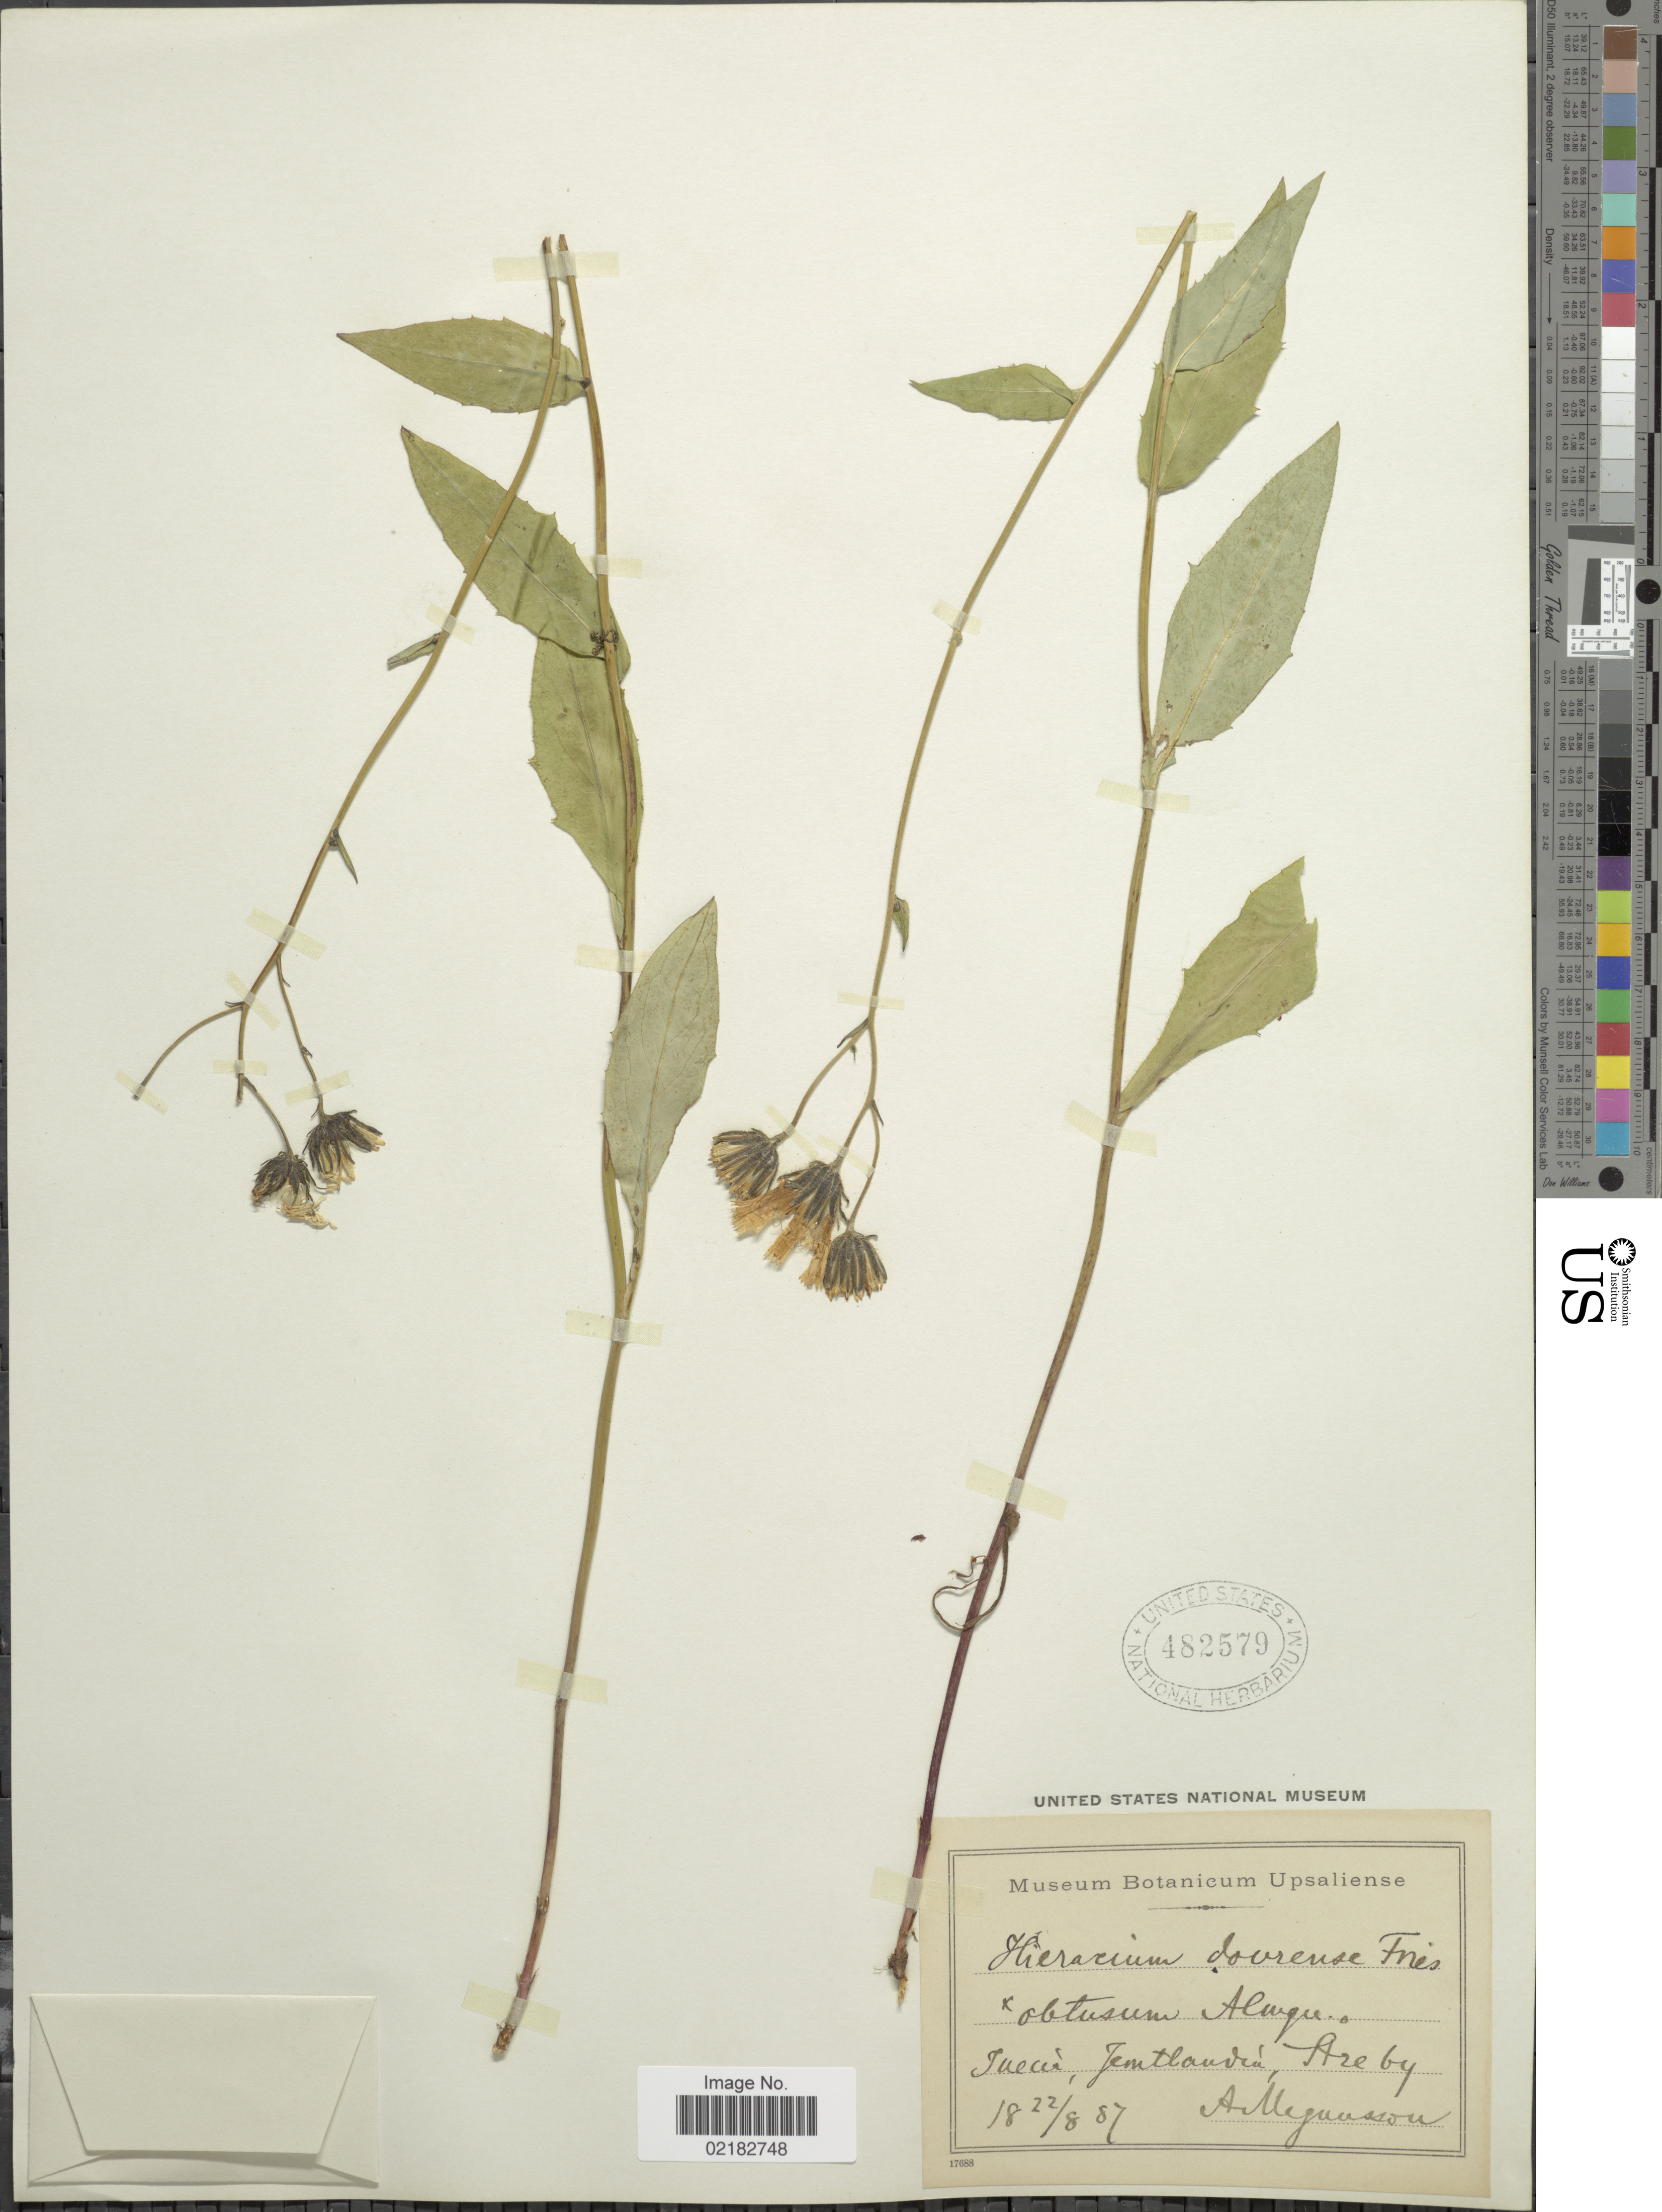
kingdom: Plantae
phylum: Tracheophyta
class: Magnoliopsida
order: Asterales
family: Asteraceae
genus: Hieracium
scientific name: Hieracium dovrense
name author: Fr.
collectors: A. Magnusson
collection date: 1887-08-22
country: Sweden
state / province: Jämtland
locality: Suecia, Jemtlandia, Are by.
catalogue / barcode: US 482579